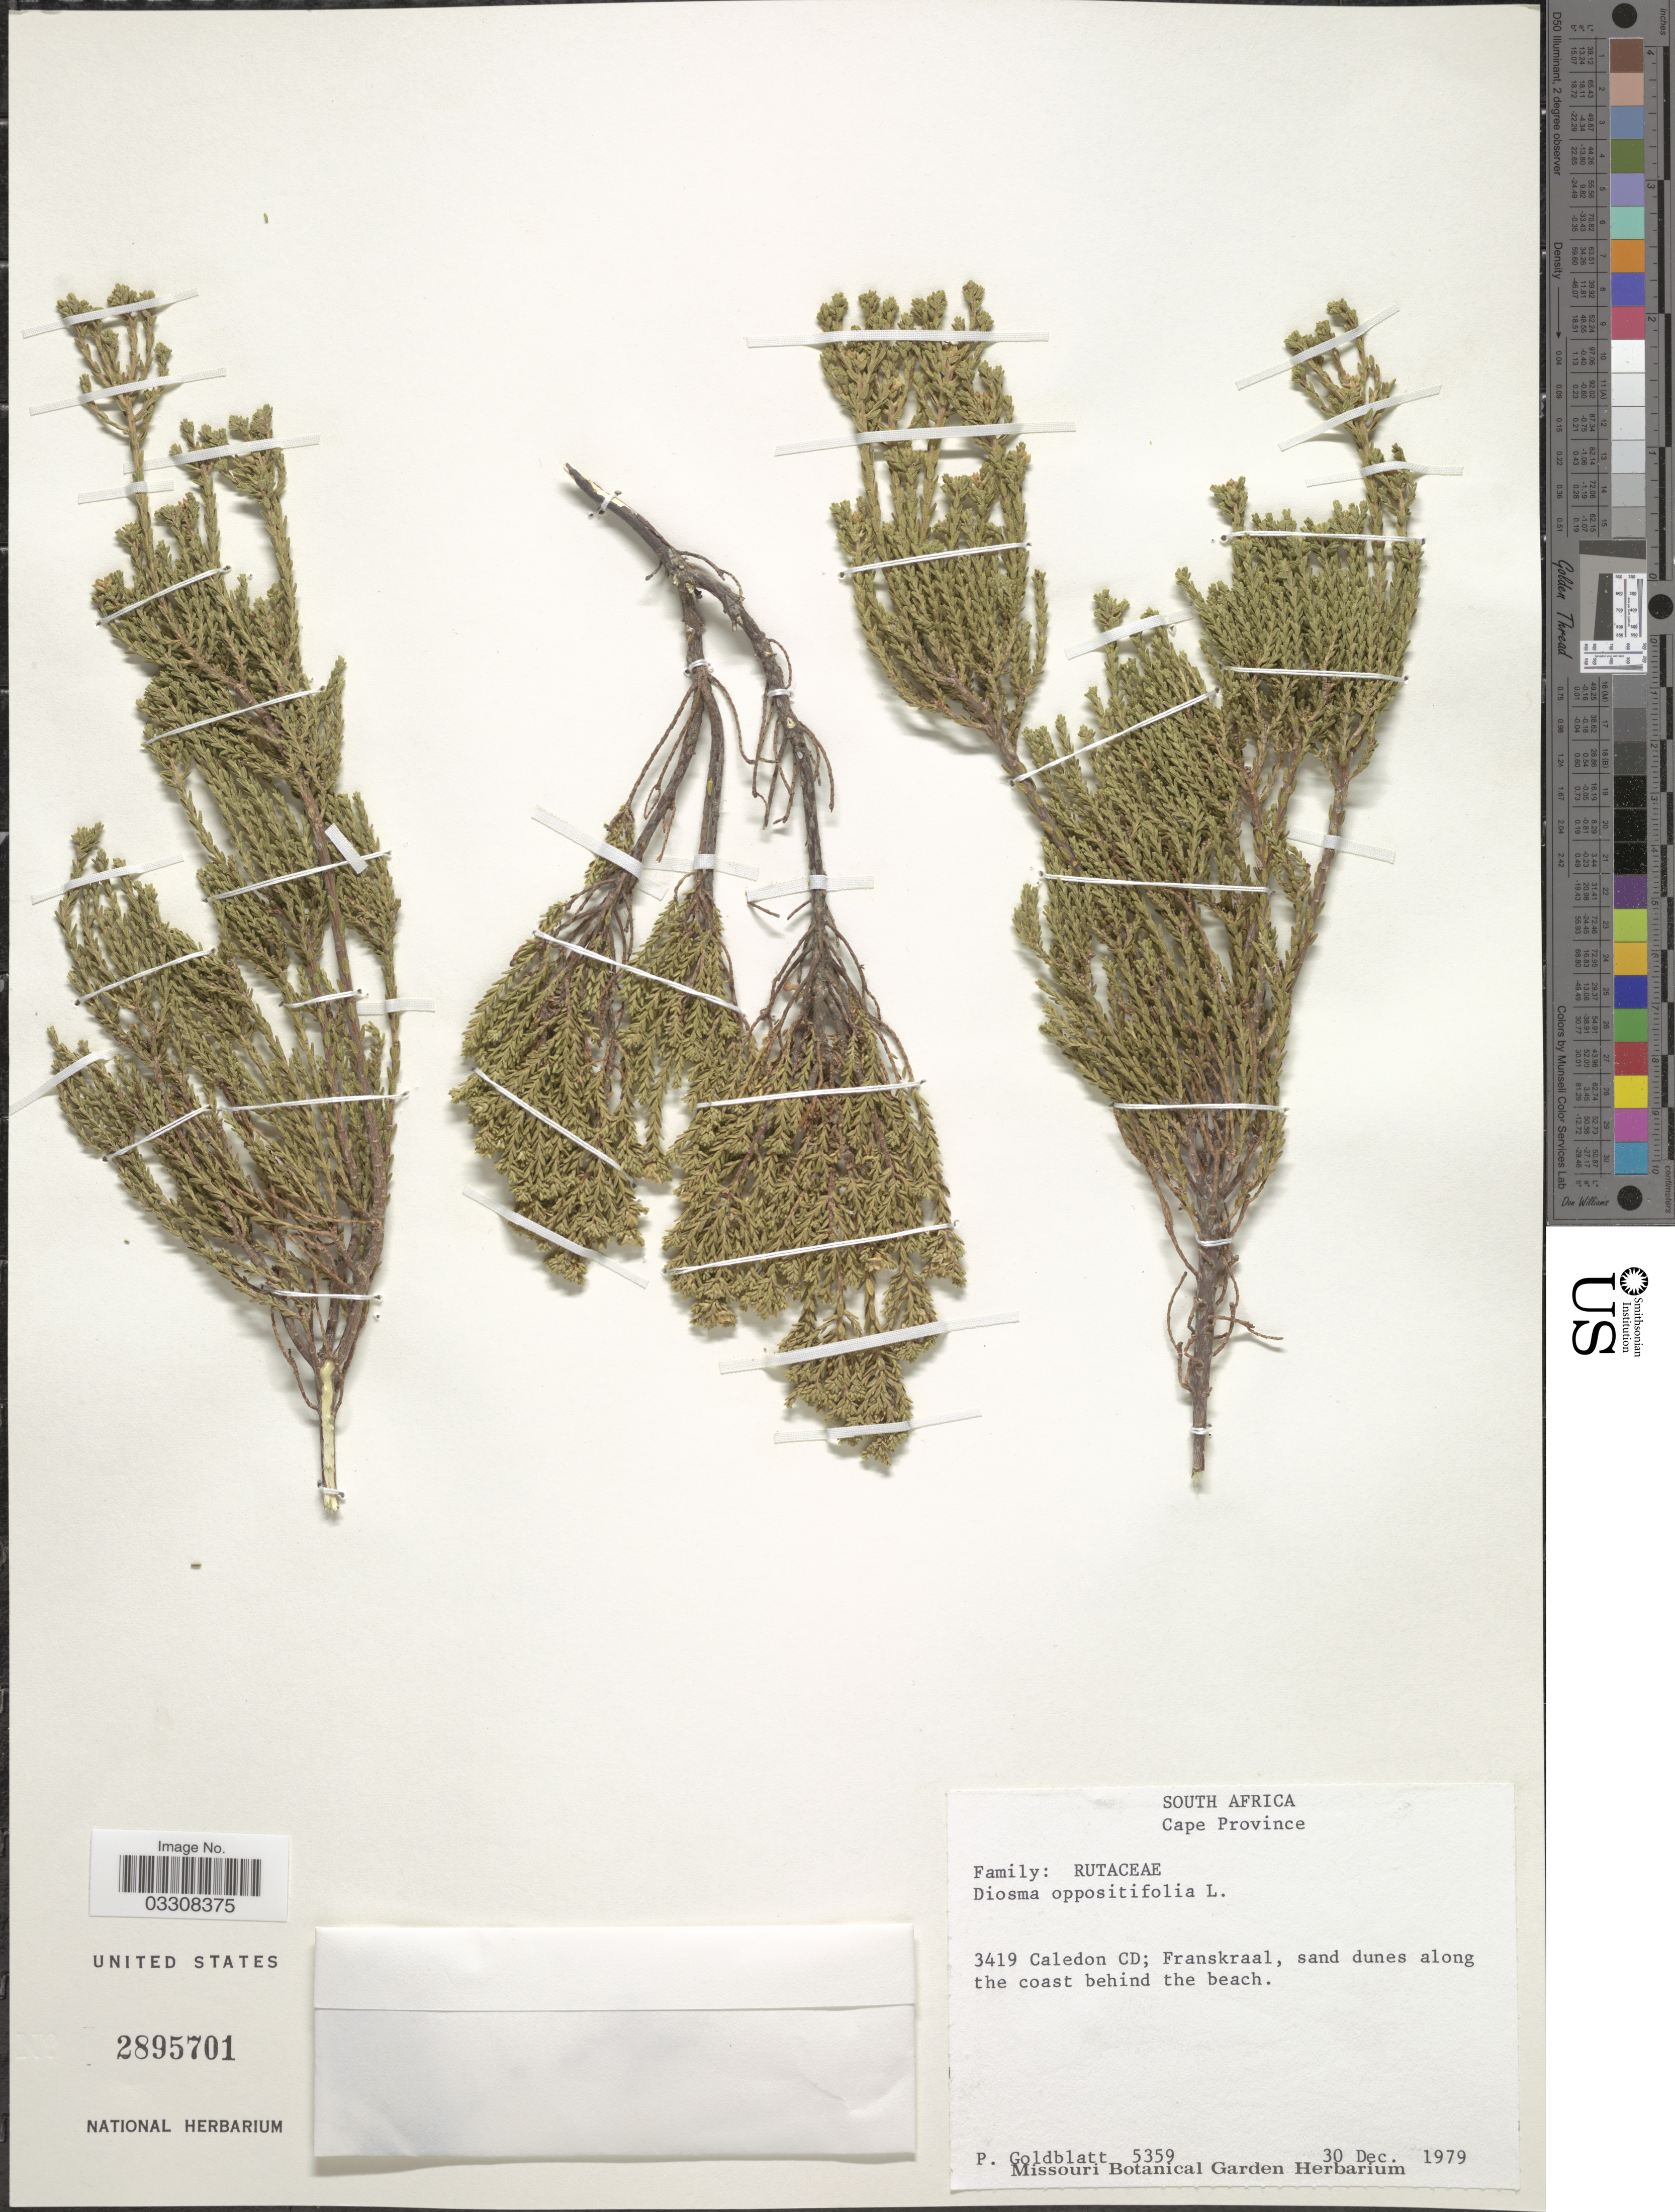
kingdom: Plantae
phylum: Tracheophyta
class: Magnoliopsida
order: Sapindales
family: Rutaceae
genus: Diosma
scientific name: Diosma oppositifolia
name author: L.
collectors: P. Goldblatt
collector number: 5359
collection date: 1979-12-30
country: South Africa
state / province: Western Cape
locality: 3419 Caledon CD; Franskraal, sand dunes along the coast behind the beach.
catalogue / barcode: US 2895701